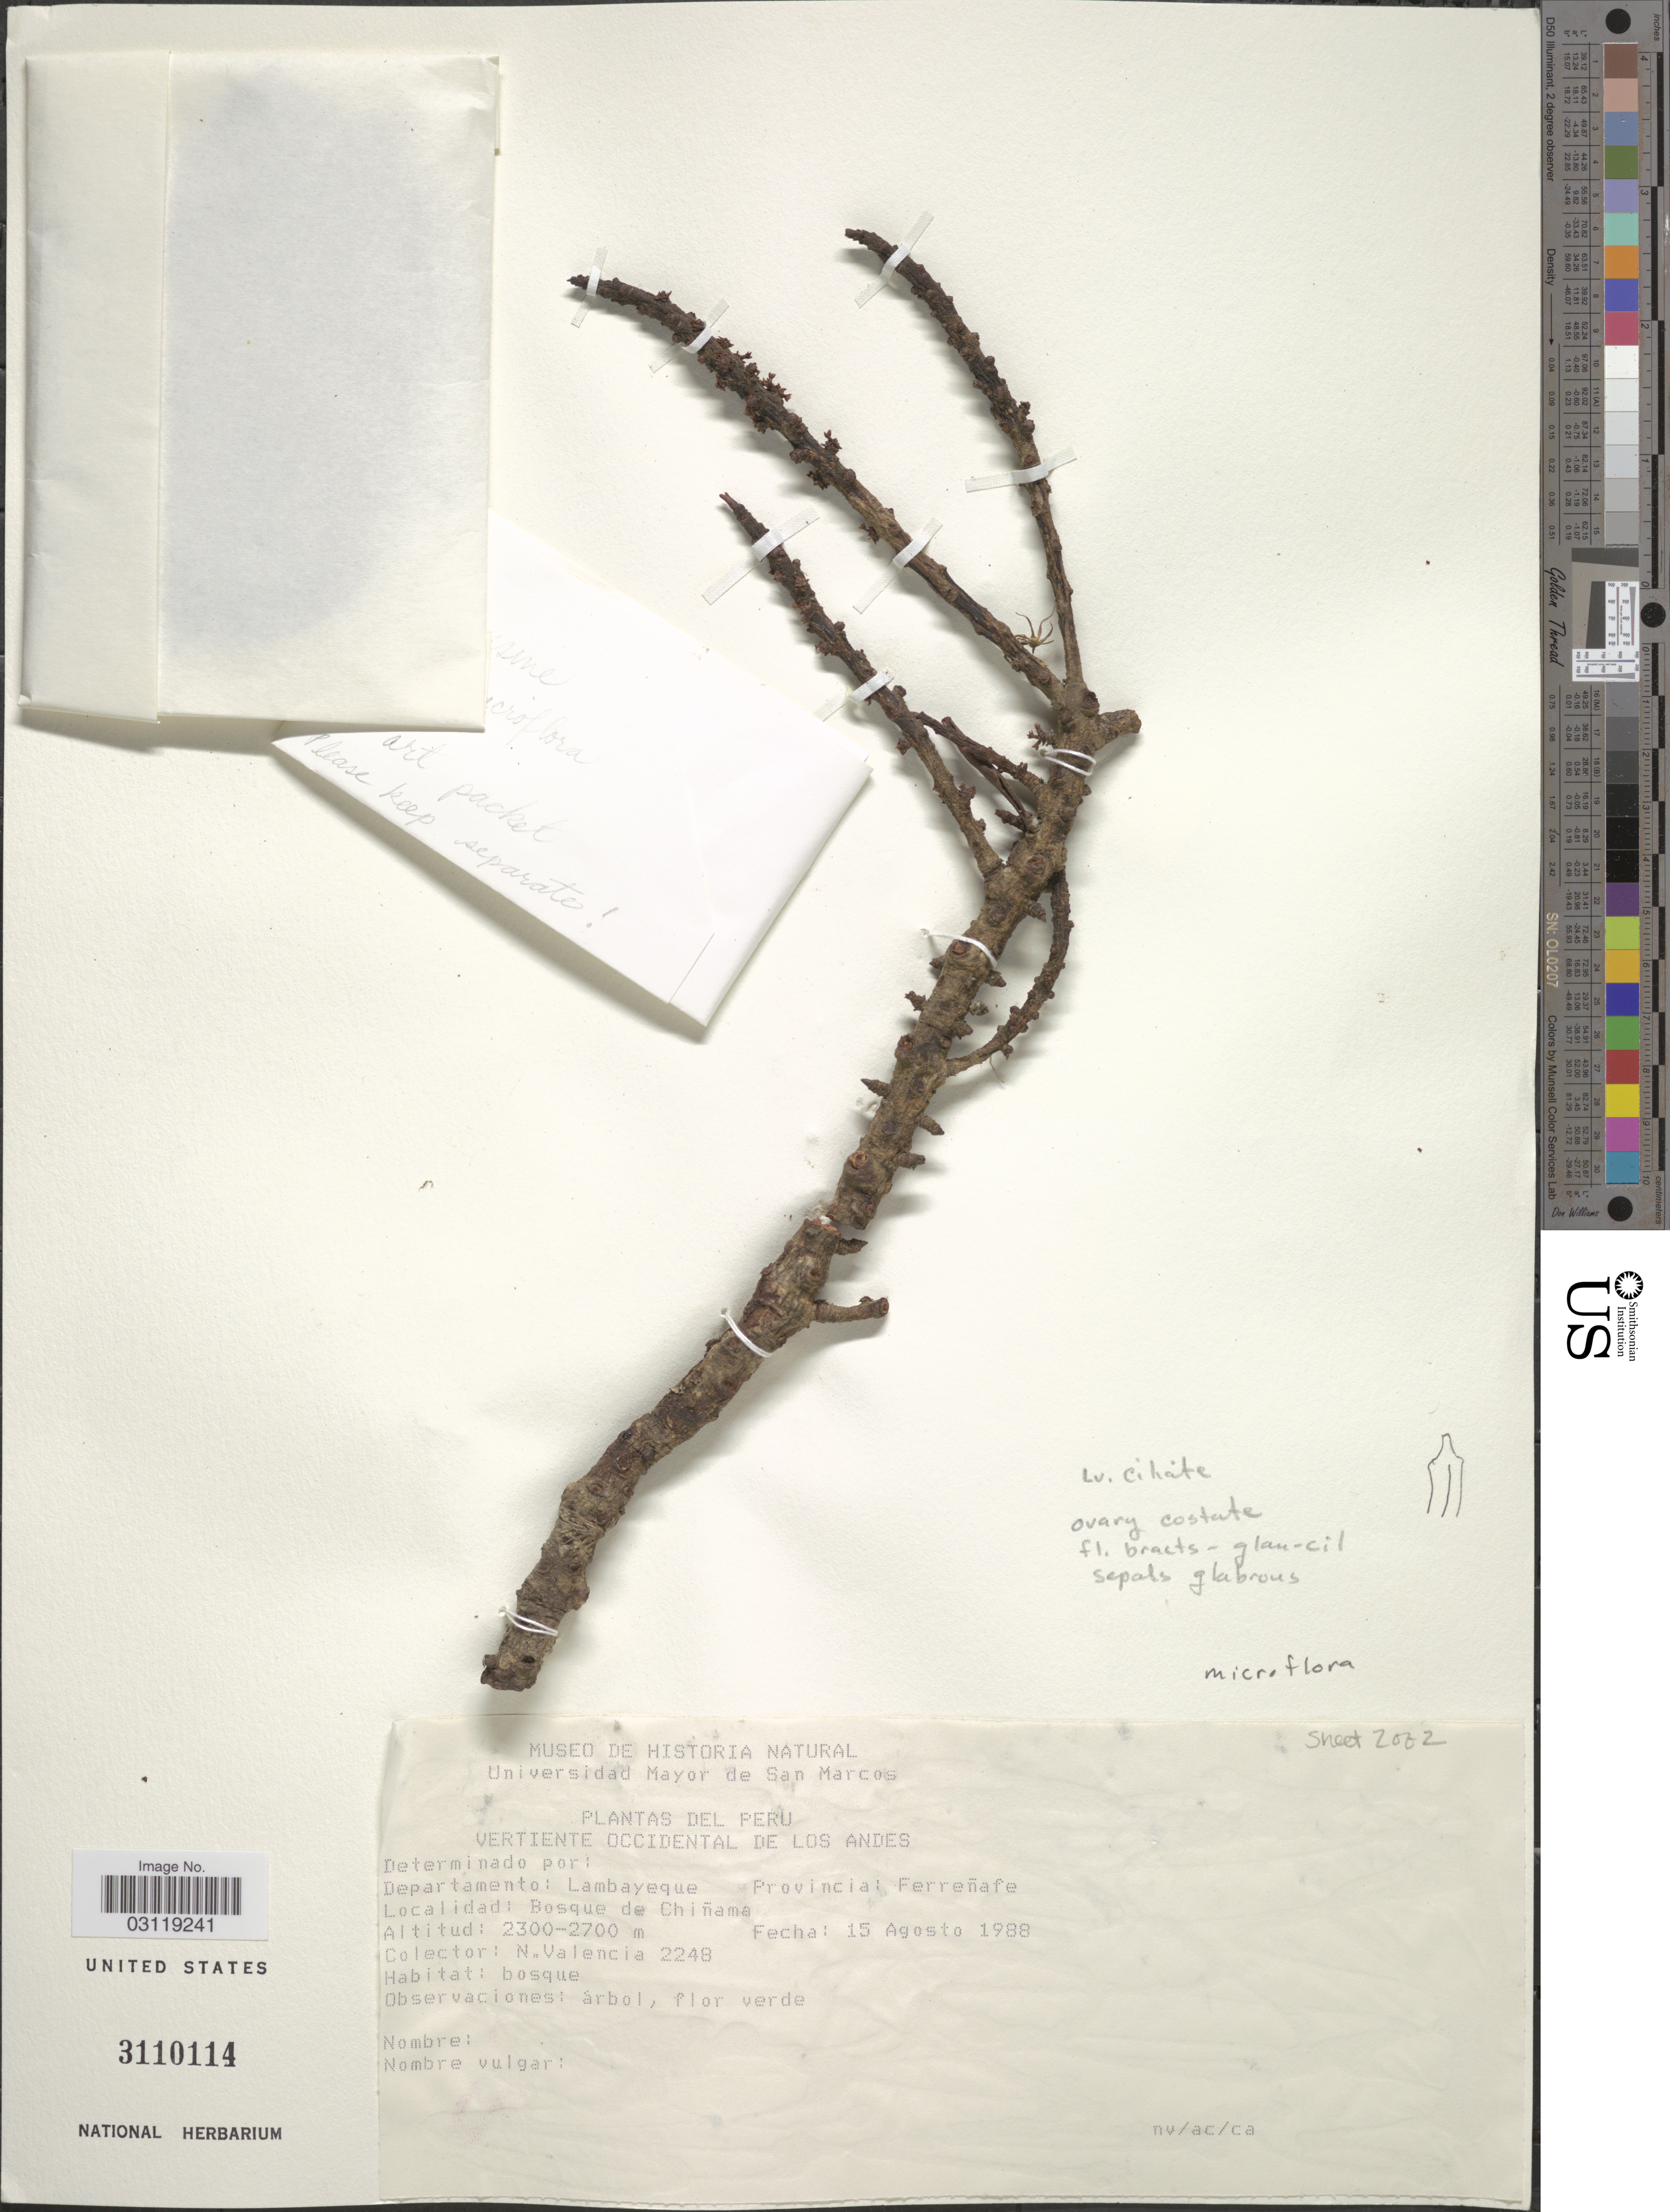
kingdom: Plantae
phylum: Tracheophyta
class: Magnoliopsida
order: Ericales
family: Primulaceae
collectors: N. Valencia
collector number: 2248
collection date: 1988-08-15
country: Peru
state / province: Lambayeque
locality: Vertiente Occidental de Los Andes. Departamento: Lambayeque. Provincia: Ferreñafe. Bosque de Chiñama.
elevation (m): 2300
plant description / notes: Cited in publication as paratype of Myrsine minutiflora Pipoly; specimen apparently not annotated and filed in main herbarium as "indet."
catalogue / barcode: US 3110114